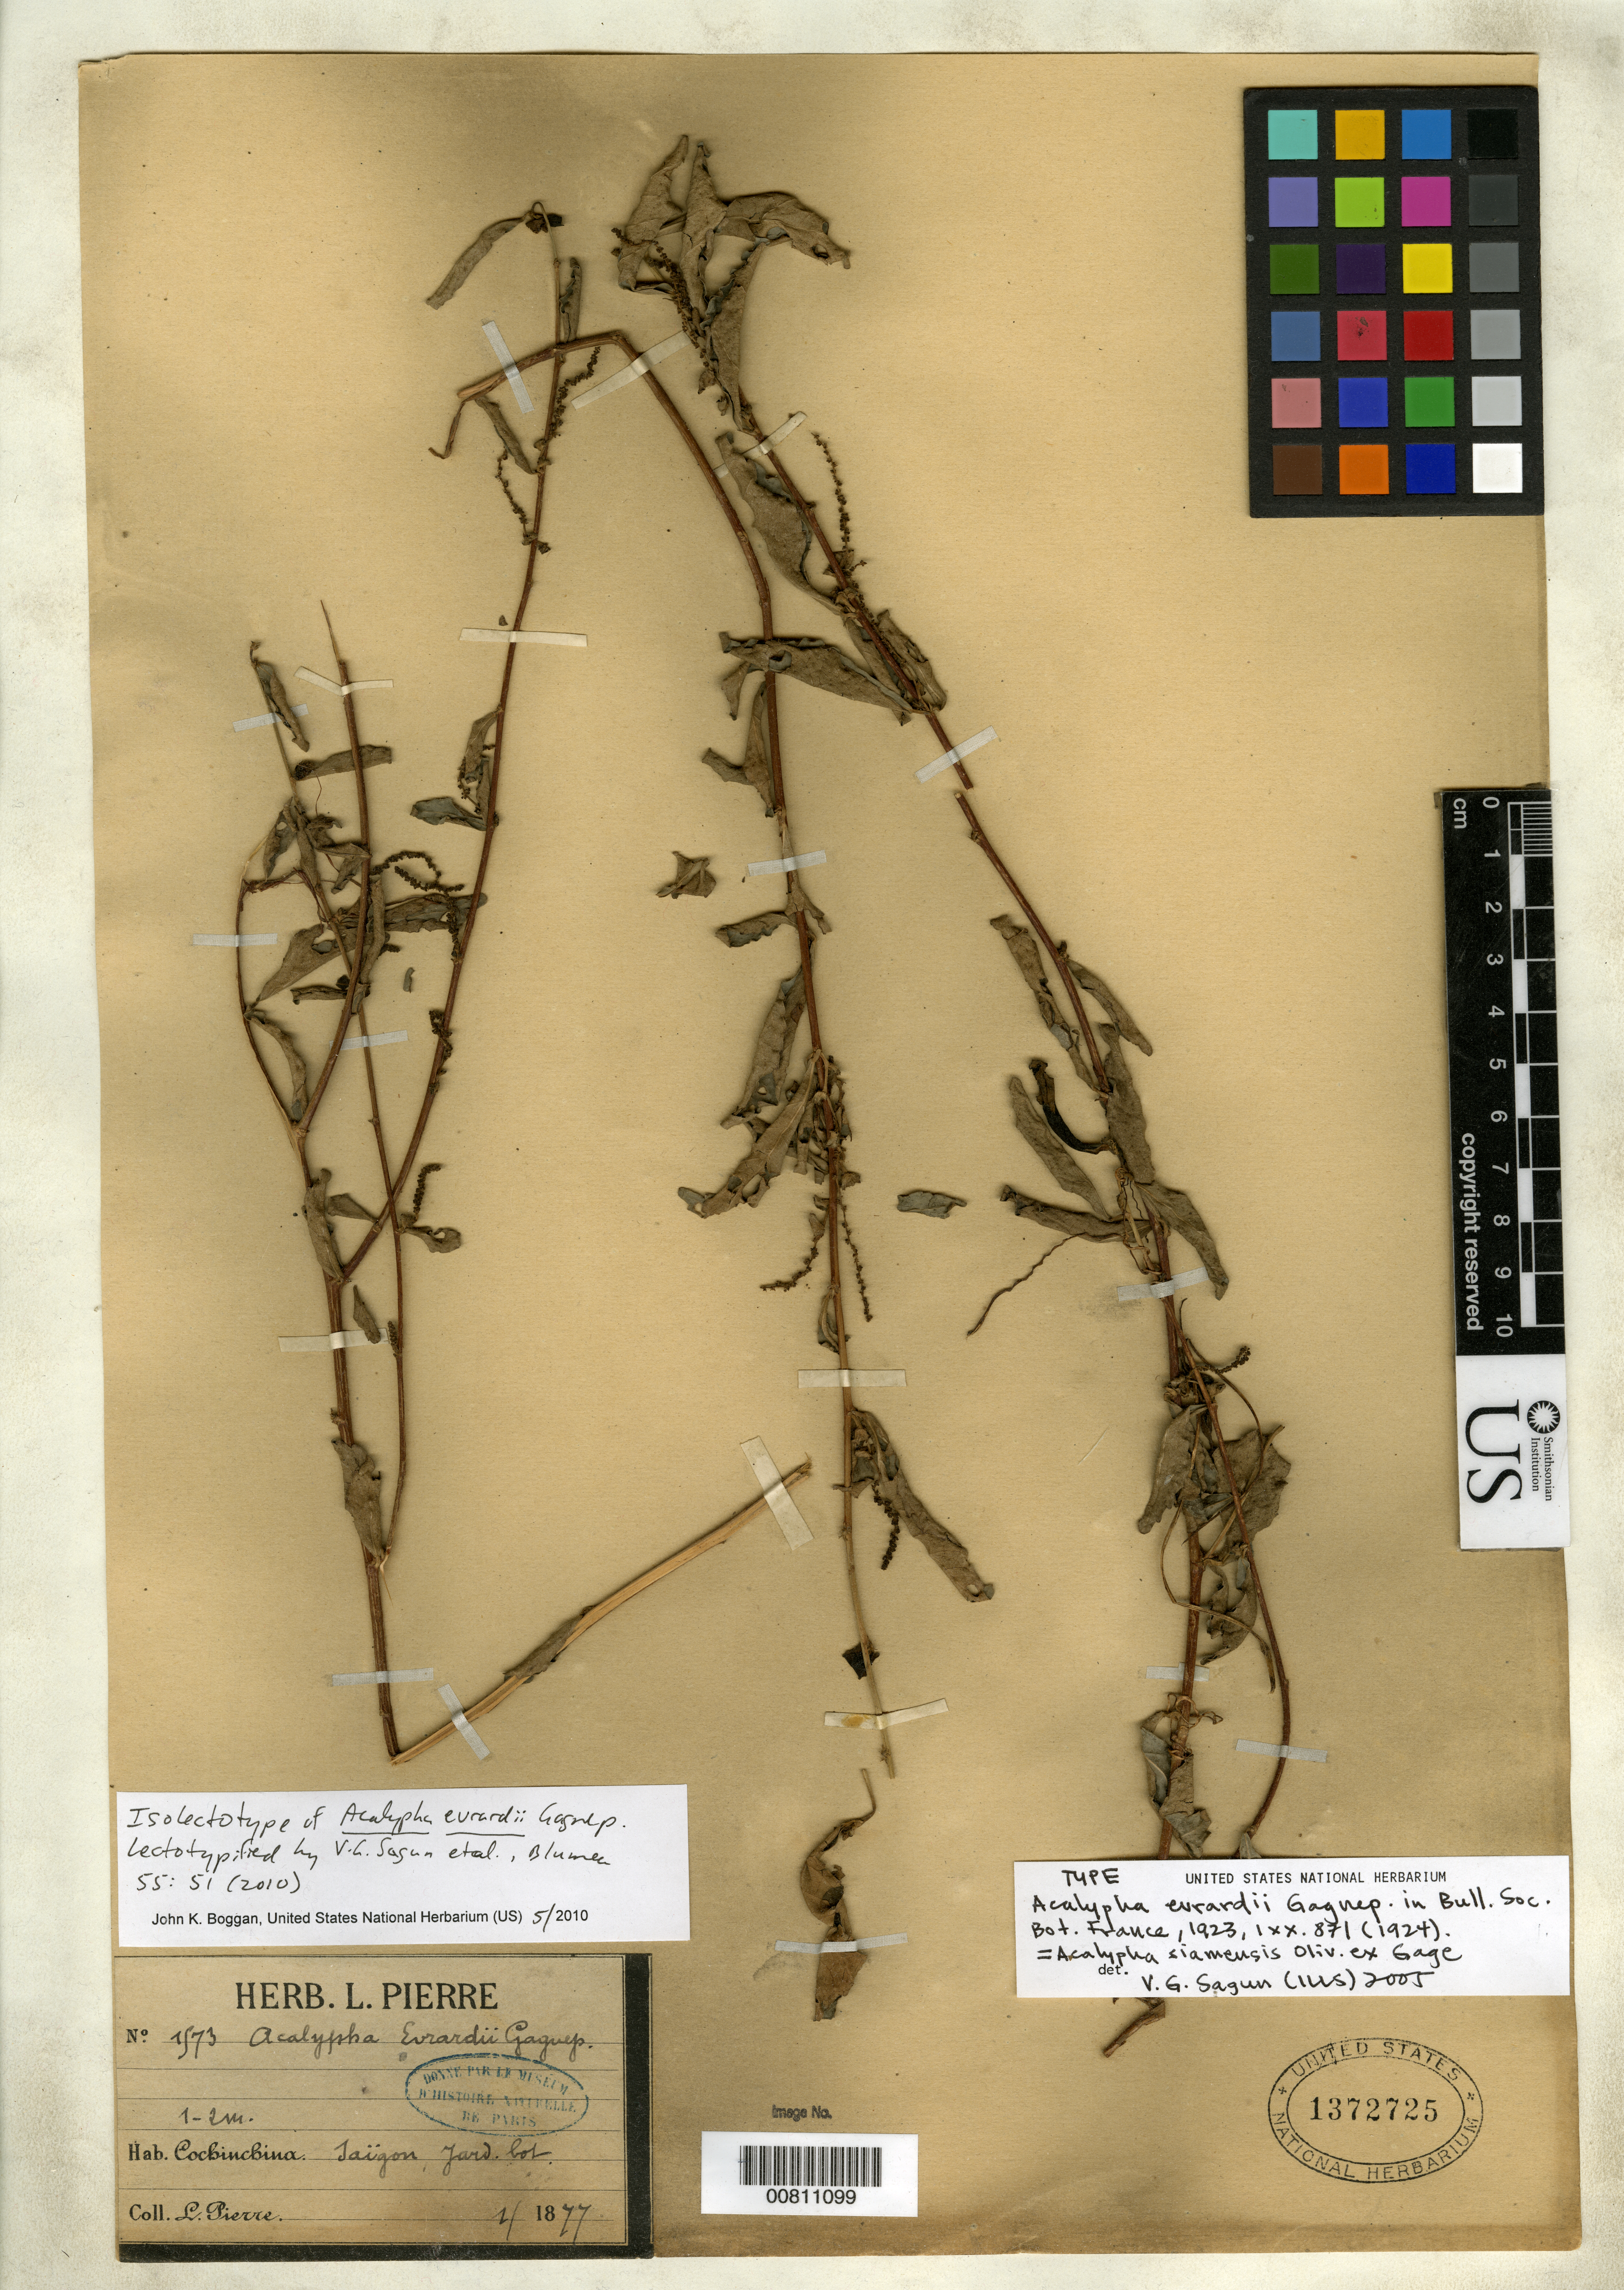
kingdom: Plantae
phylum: Tracheophyta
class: Magnoliopsida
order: Malpighiales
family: Euphorbiaceae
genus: Acalypha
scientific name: Acalypha evrardii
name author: Gagnep.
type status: Isolectotype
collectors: J. Pierre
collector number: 1573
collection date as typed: Feb 1877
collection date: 1877-02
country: Vietnam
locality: Cochinchina. Saigon, Jard. Bot.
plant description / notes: Specimen made from cultivation?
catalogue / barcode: US 1372725